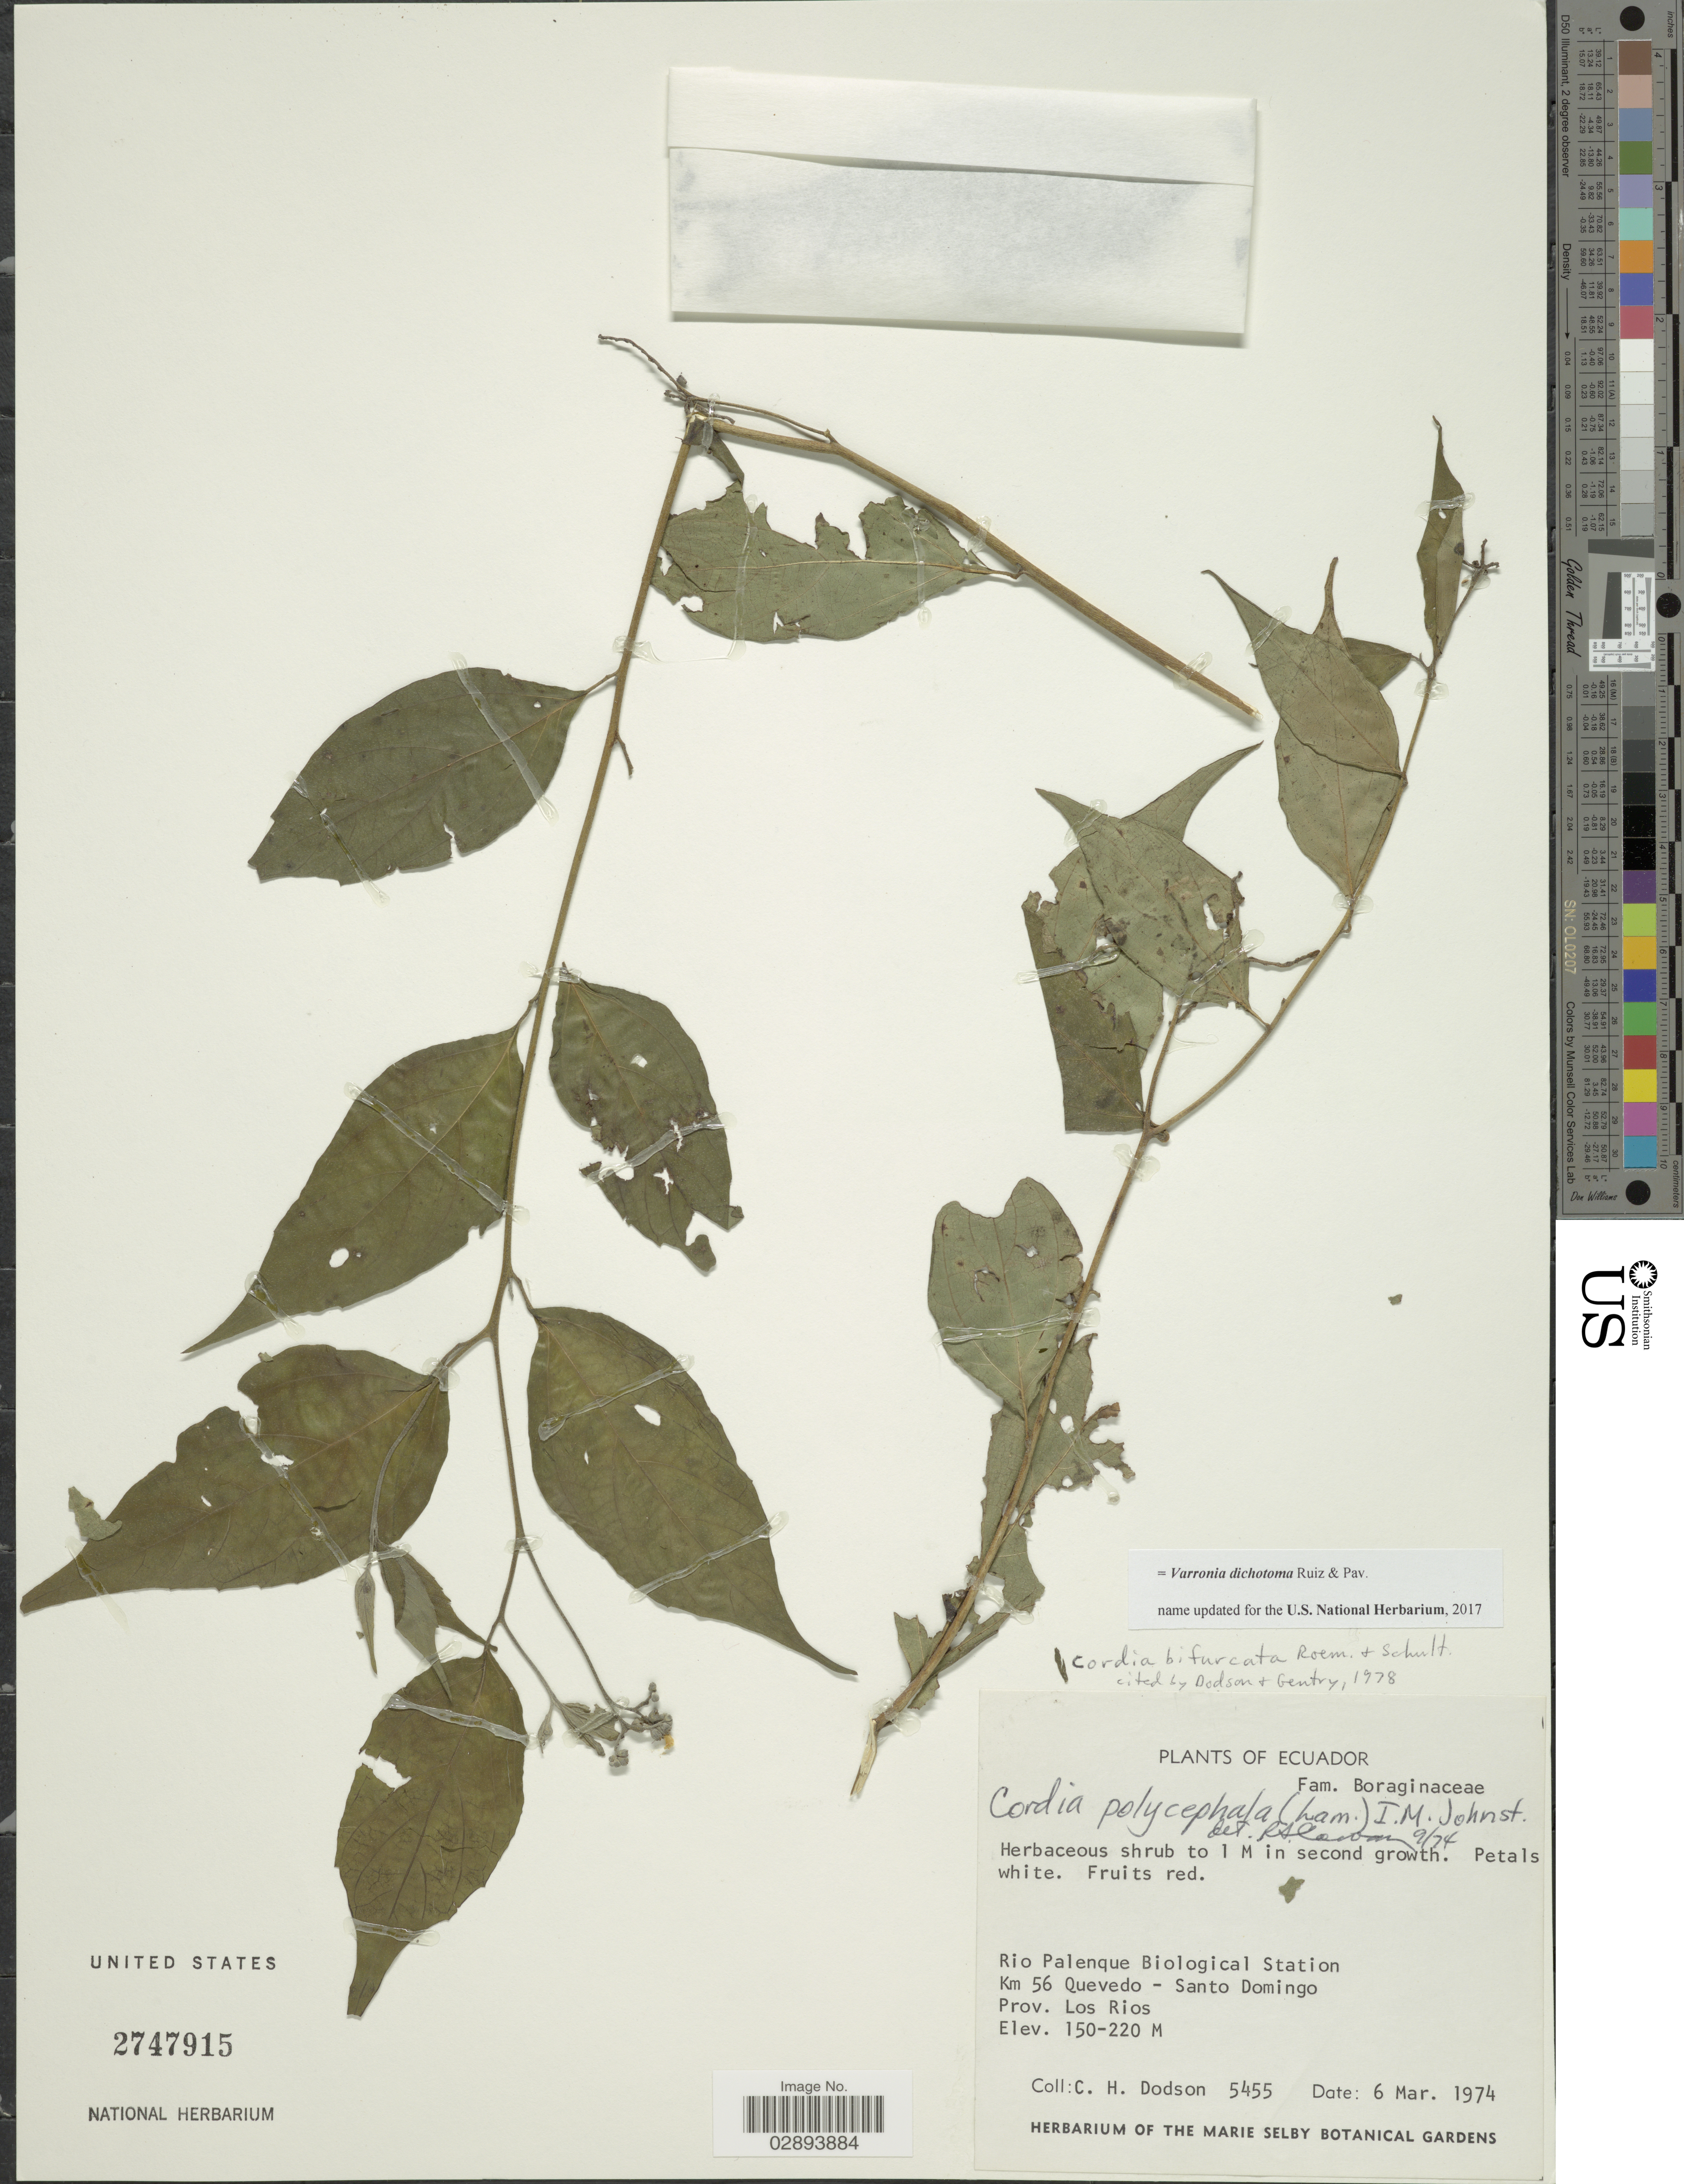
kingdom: Plantae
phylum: Tracheophyta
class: Magnoliopsida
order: Boraginales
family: Cordiaceae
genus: Varronia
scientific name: Varronia dichotoma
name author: Ruiz & Pav.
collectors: C. H. Dodson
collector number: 5455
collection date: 1974-03-06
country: Ecuador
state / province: Los Ríos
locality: Rio Palenque Biological Station, Km 56 Quevedo-Santo Domingo.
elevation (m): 150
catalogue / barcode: US 2747915